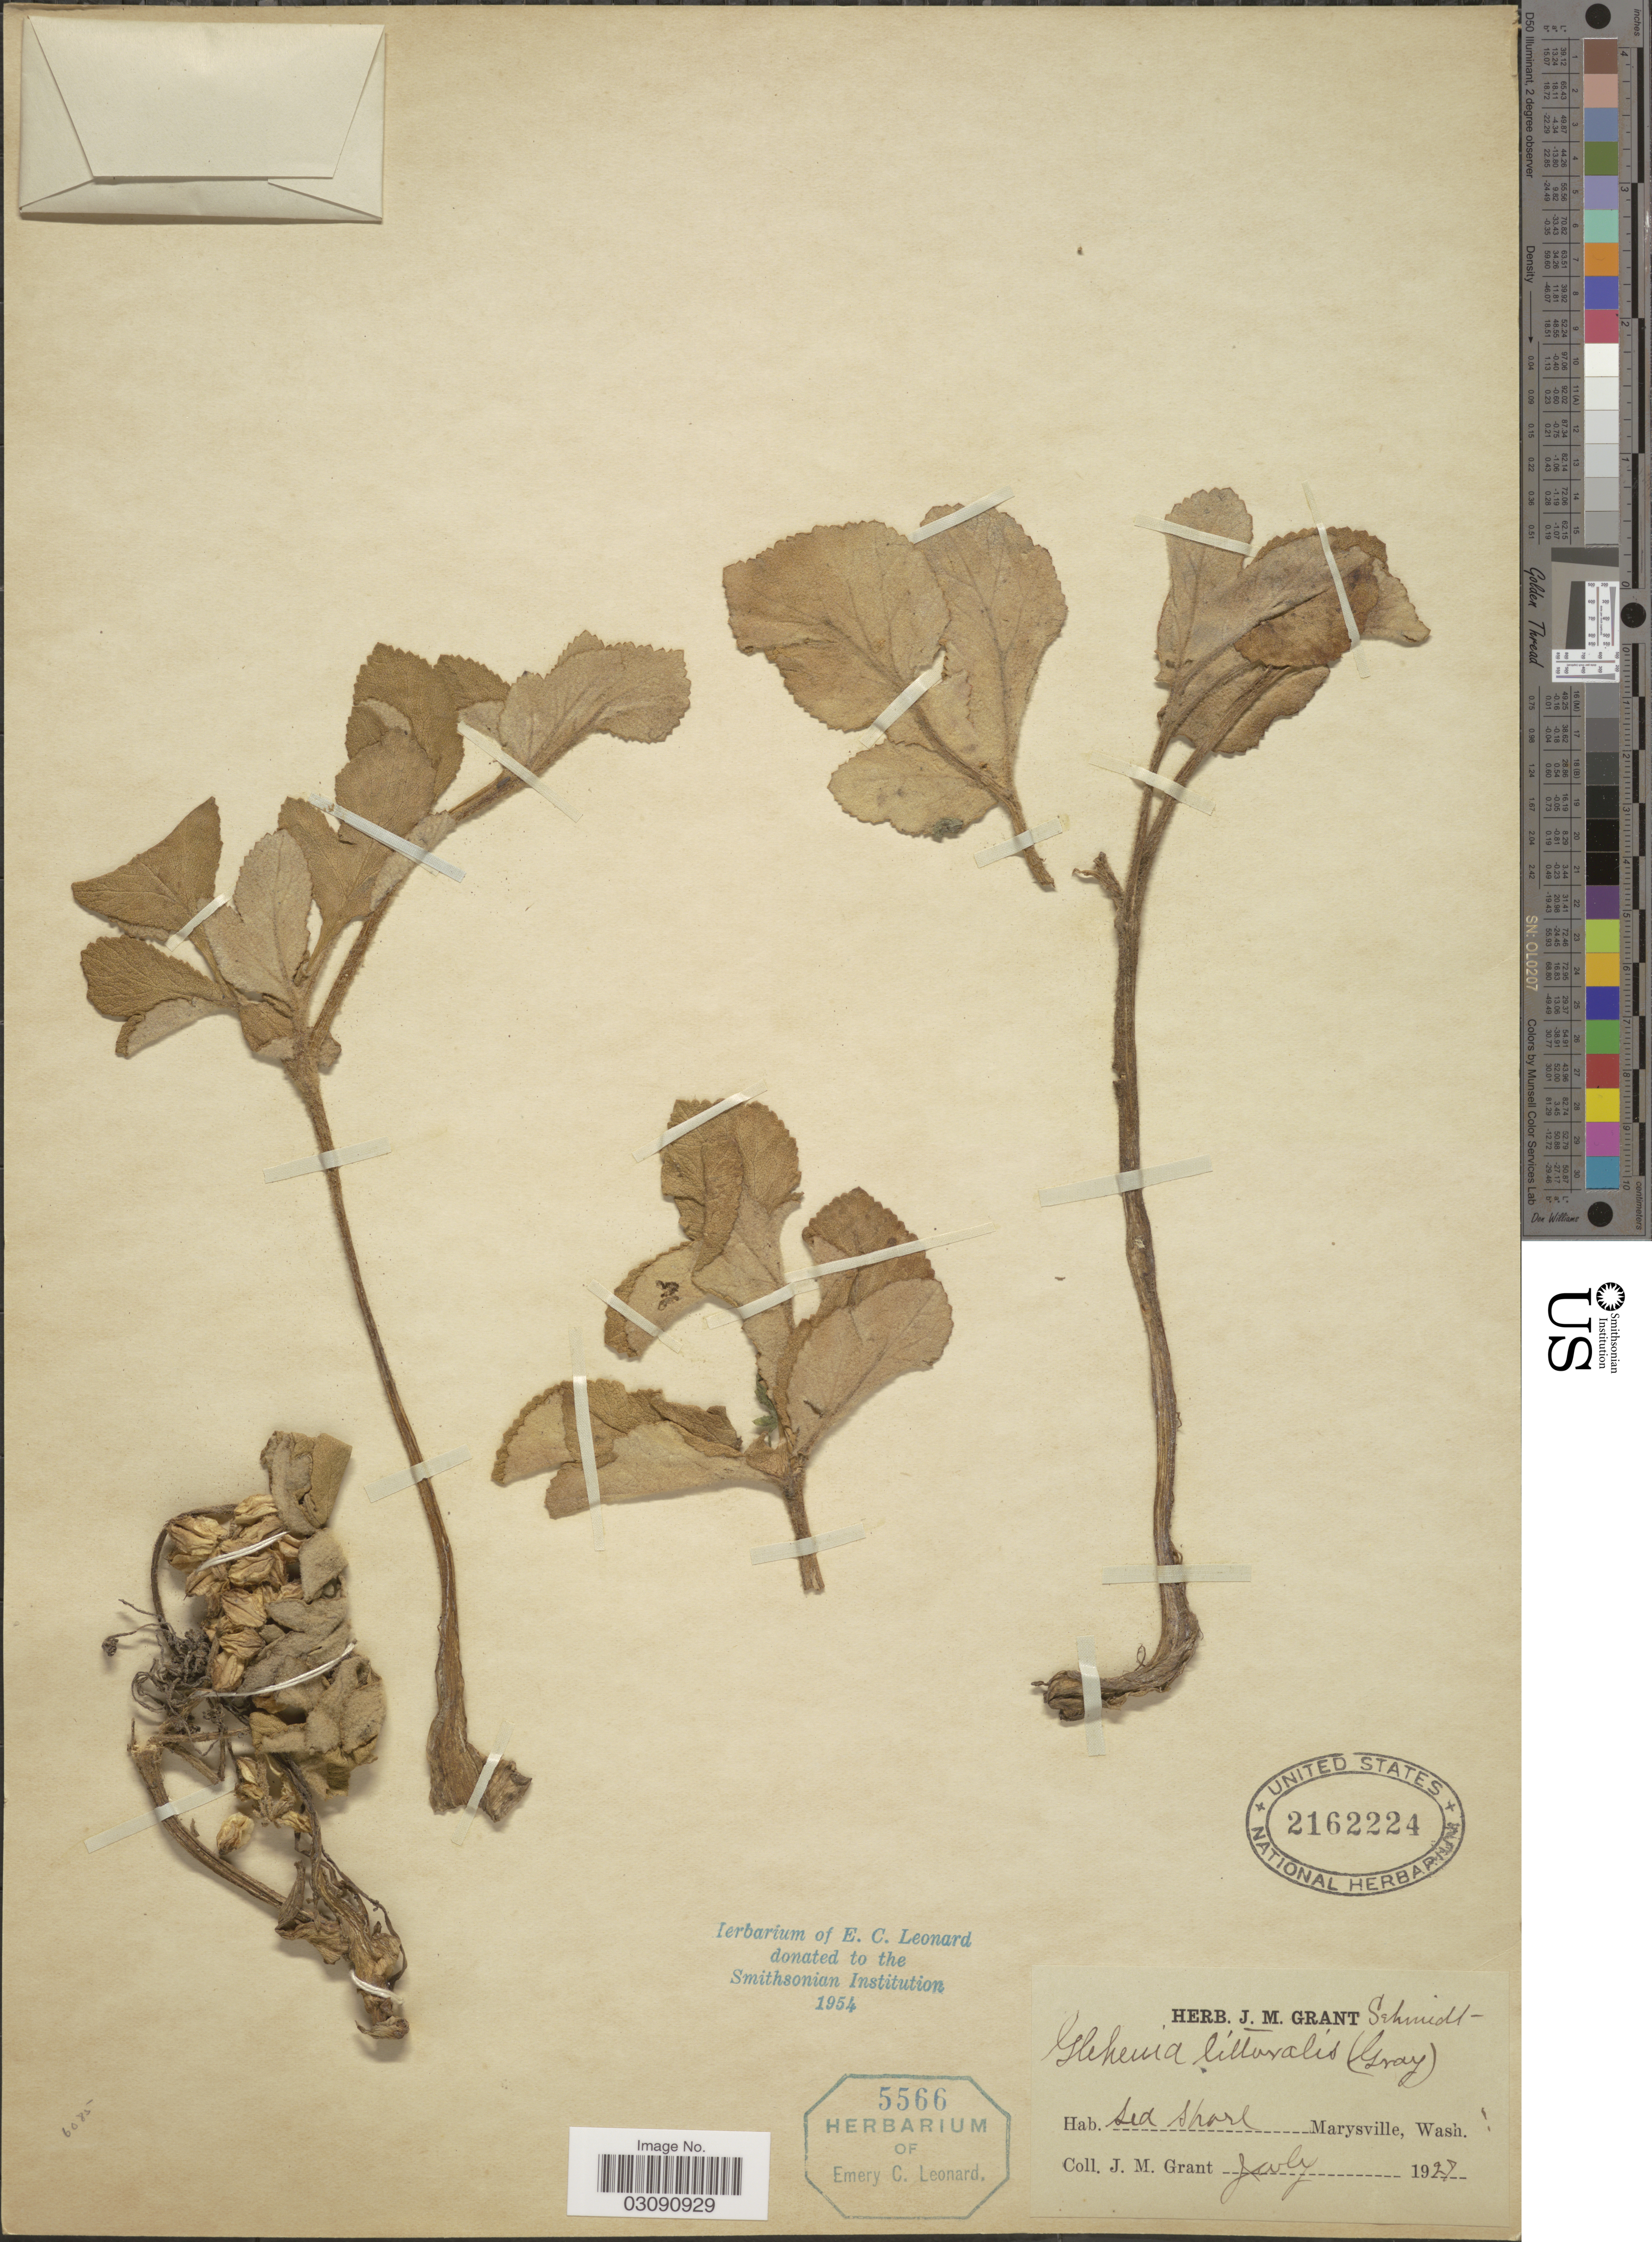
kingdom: Plantae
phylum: Tracheophyta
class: Magnoliopsida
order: Apiales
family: Apiaceae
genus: Glehnia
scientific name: Glehnia littoralis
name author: (J.G. Cooper) F. Schmidt ex Miq.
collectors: J. M. Grant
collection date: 1927-07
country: United States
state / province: Washington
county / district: Snohomish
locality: Sea Shore, Marysville.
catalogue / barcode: US 2162224